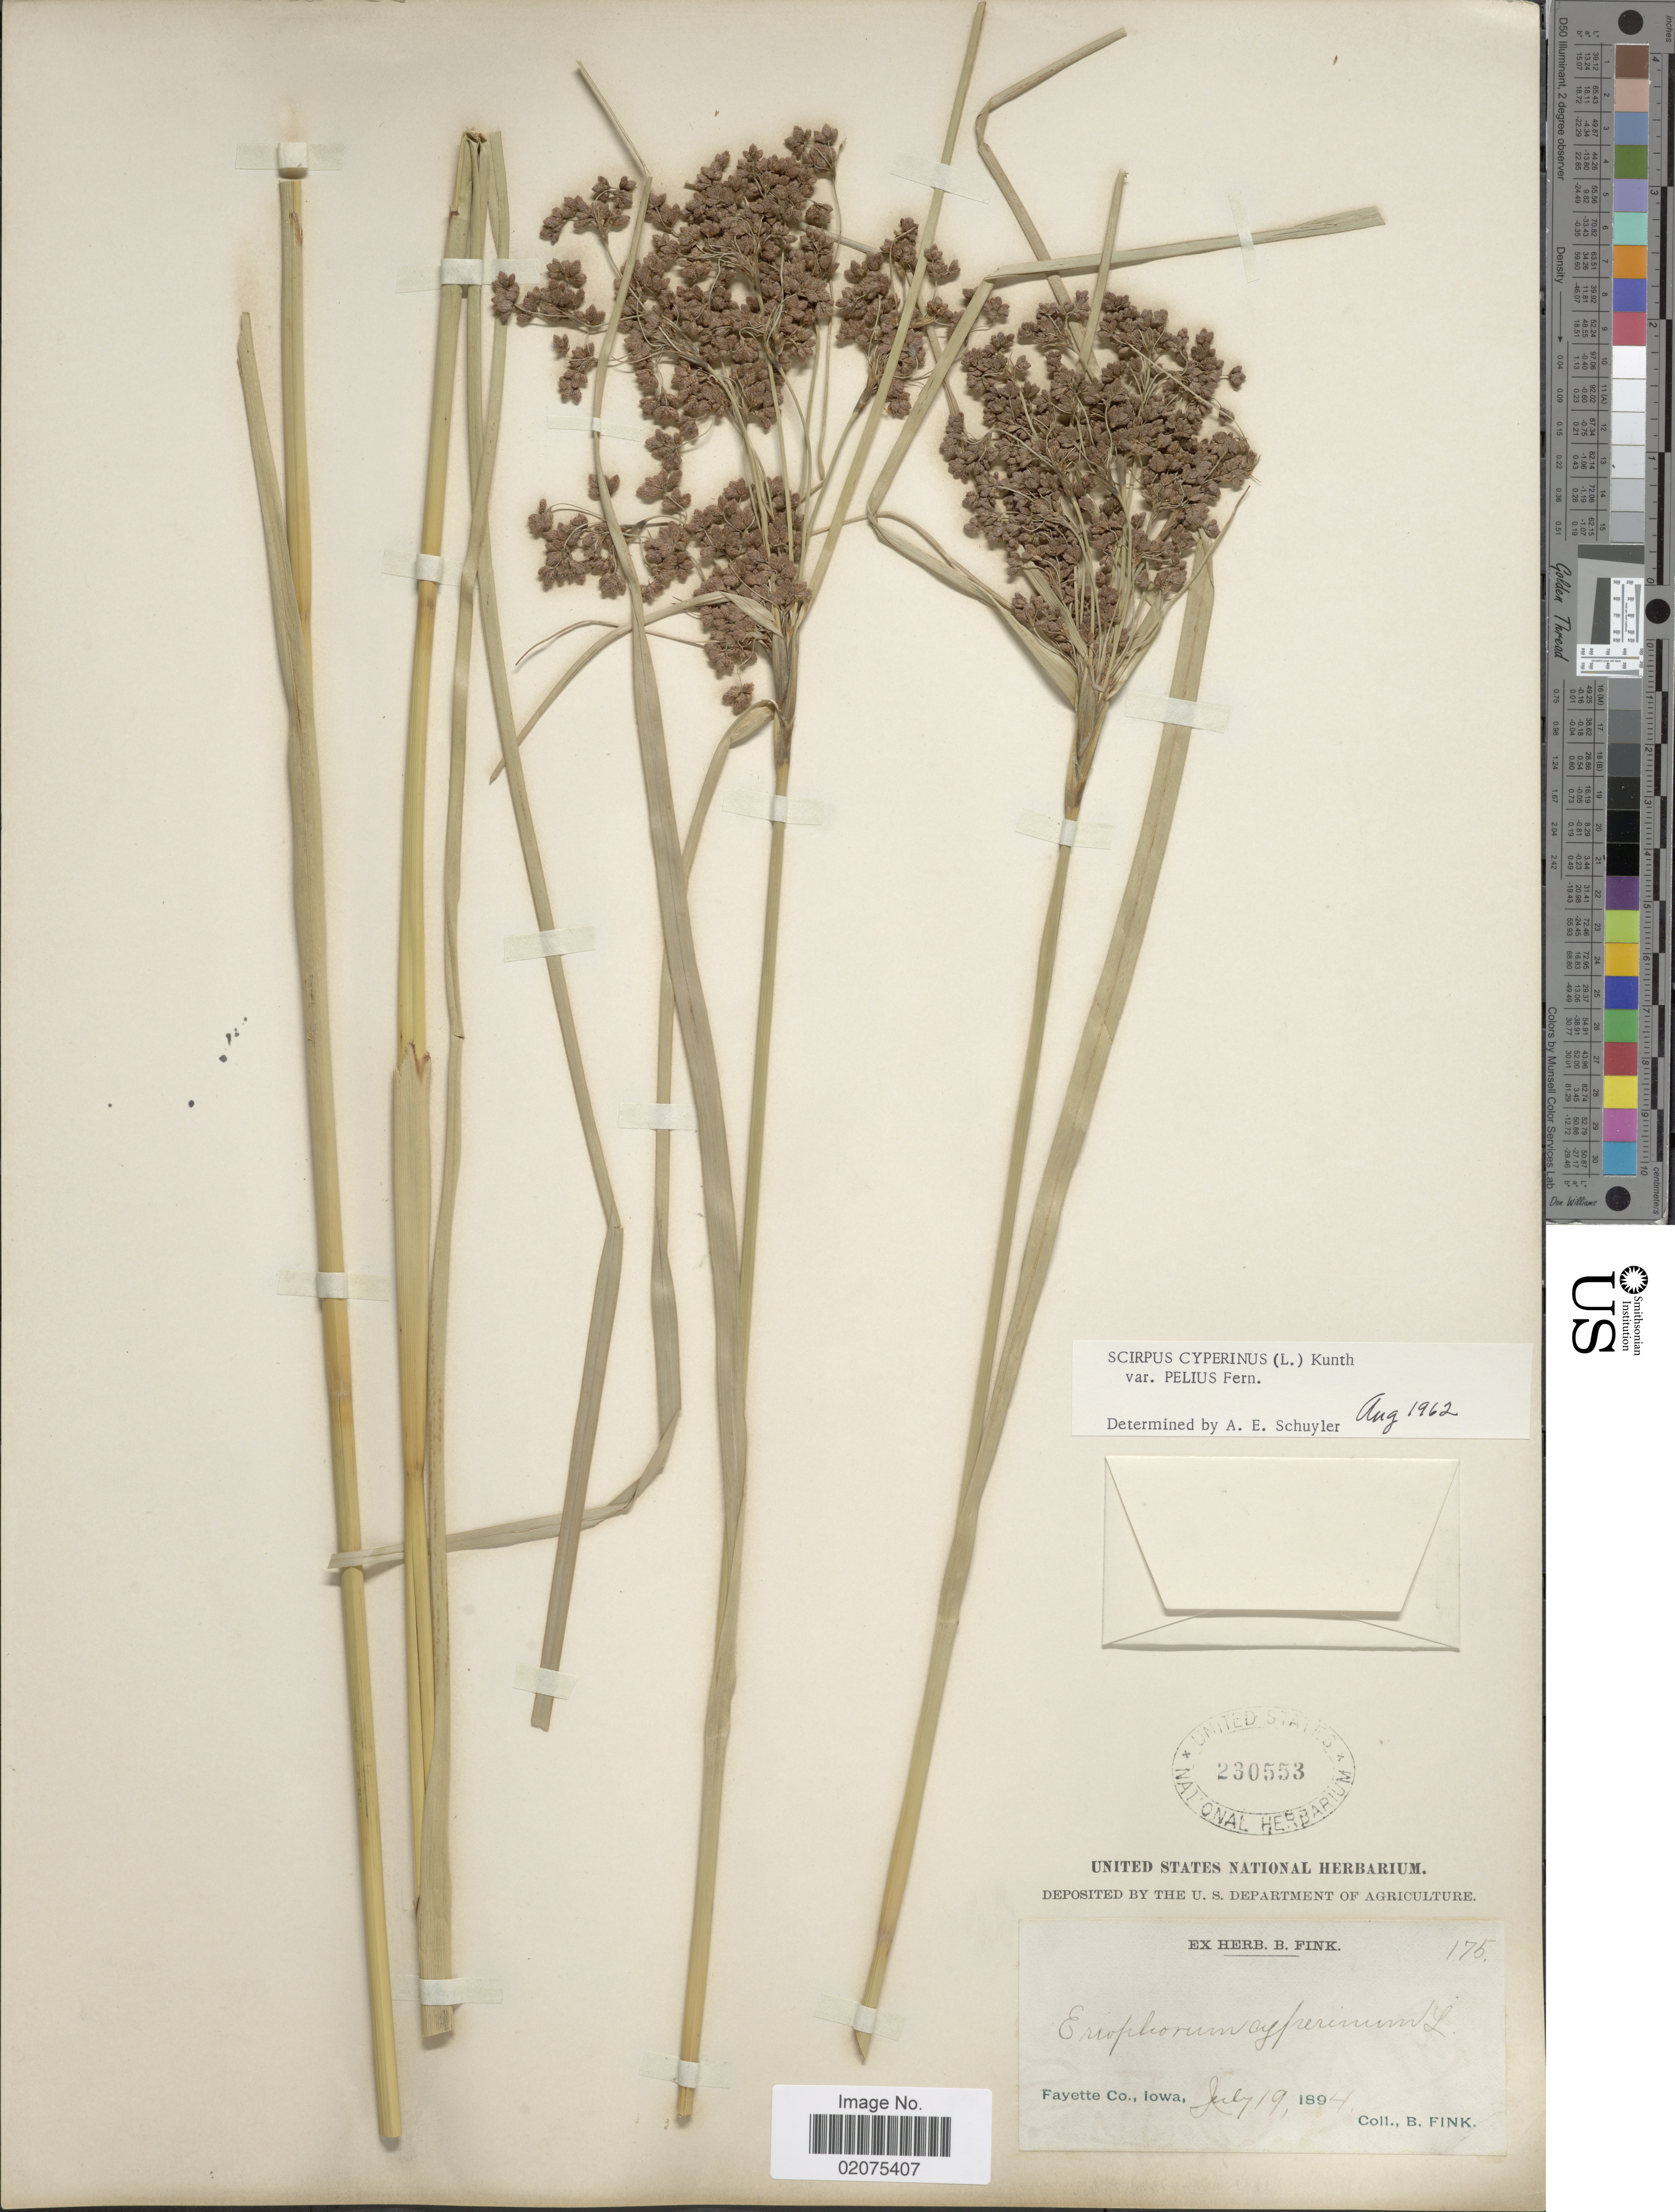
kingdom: Plantae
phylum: Tracheophyta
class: Liliopsida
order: Poales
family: Cyperaceae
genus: Scirpus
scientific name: Scirpus cyperinus var. pelius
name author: Fernald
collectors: B. Fink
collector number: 175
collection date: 1894-07-19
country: United States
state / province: Iowa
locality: Fayette Co., Iowa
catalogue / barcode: US 230553